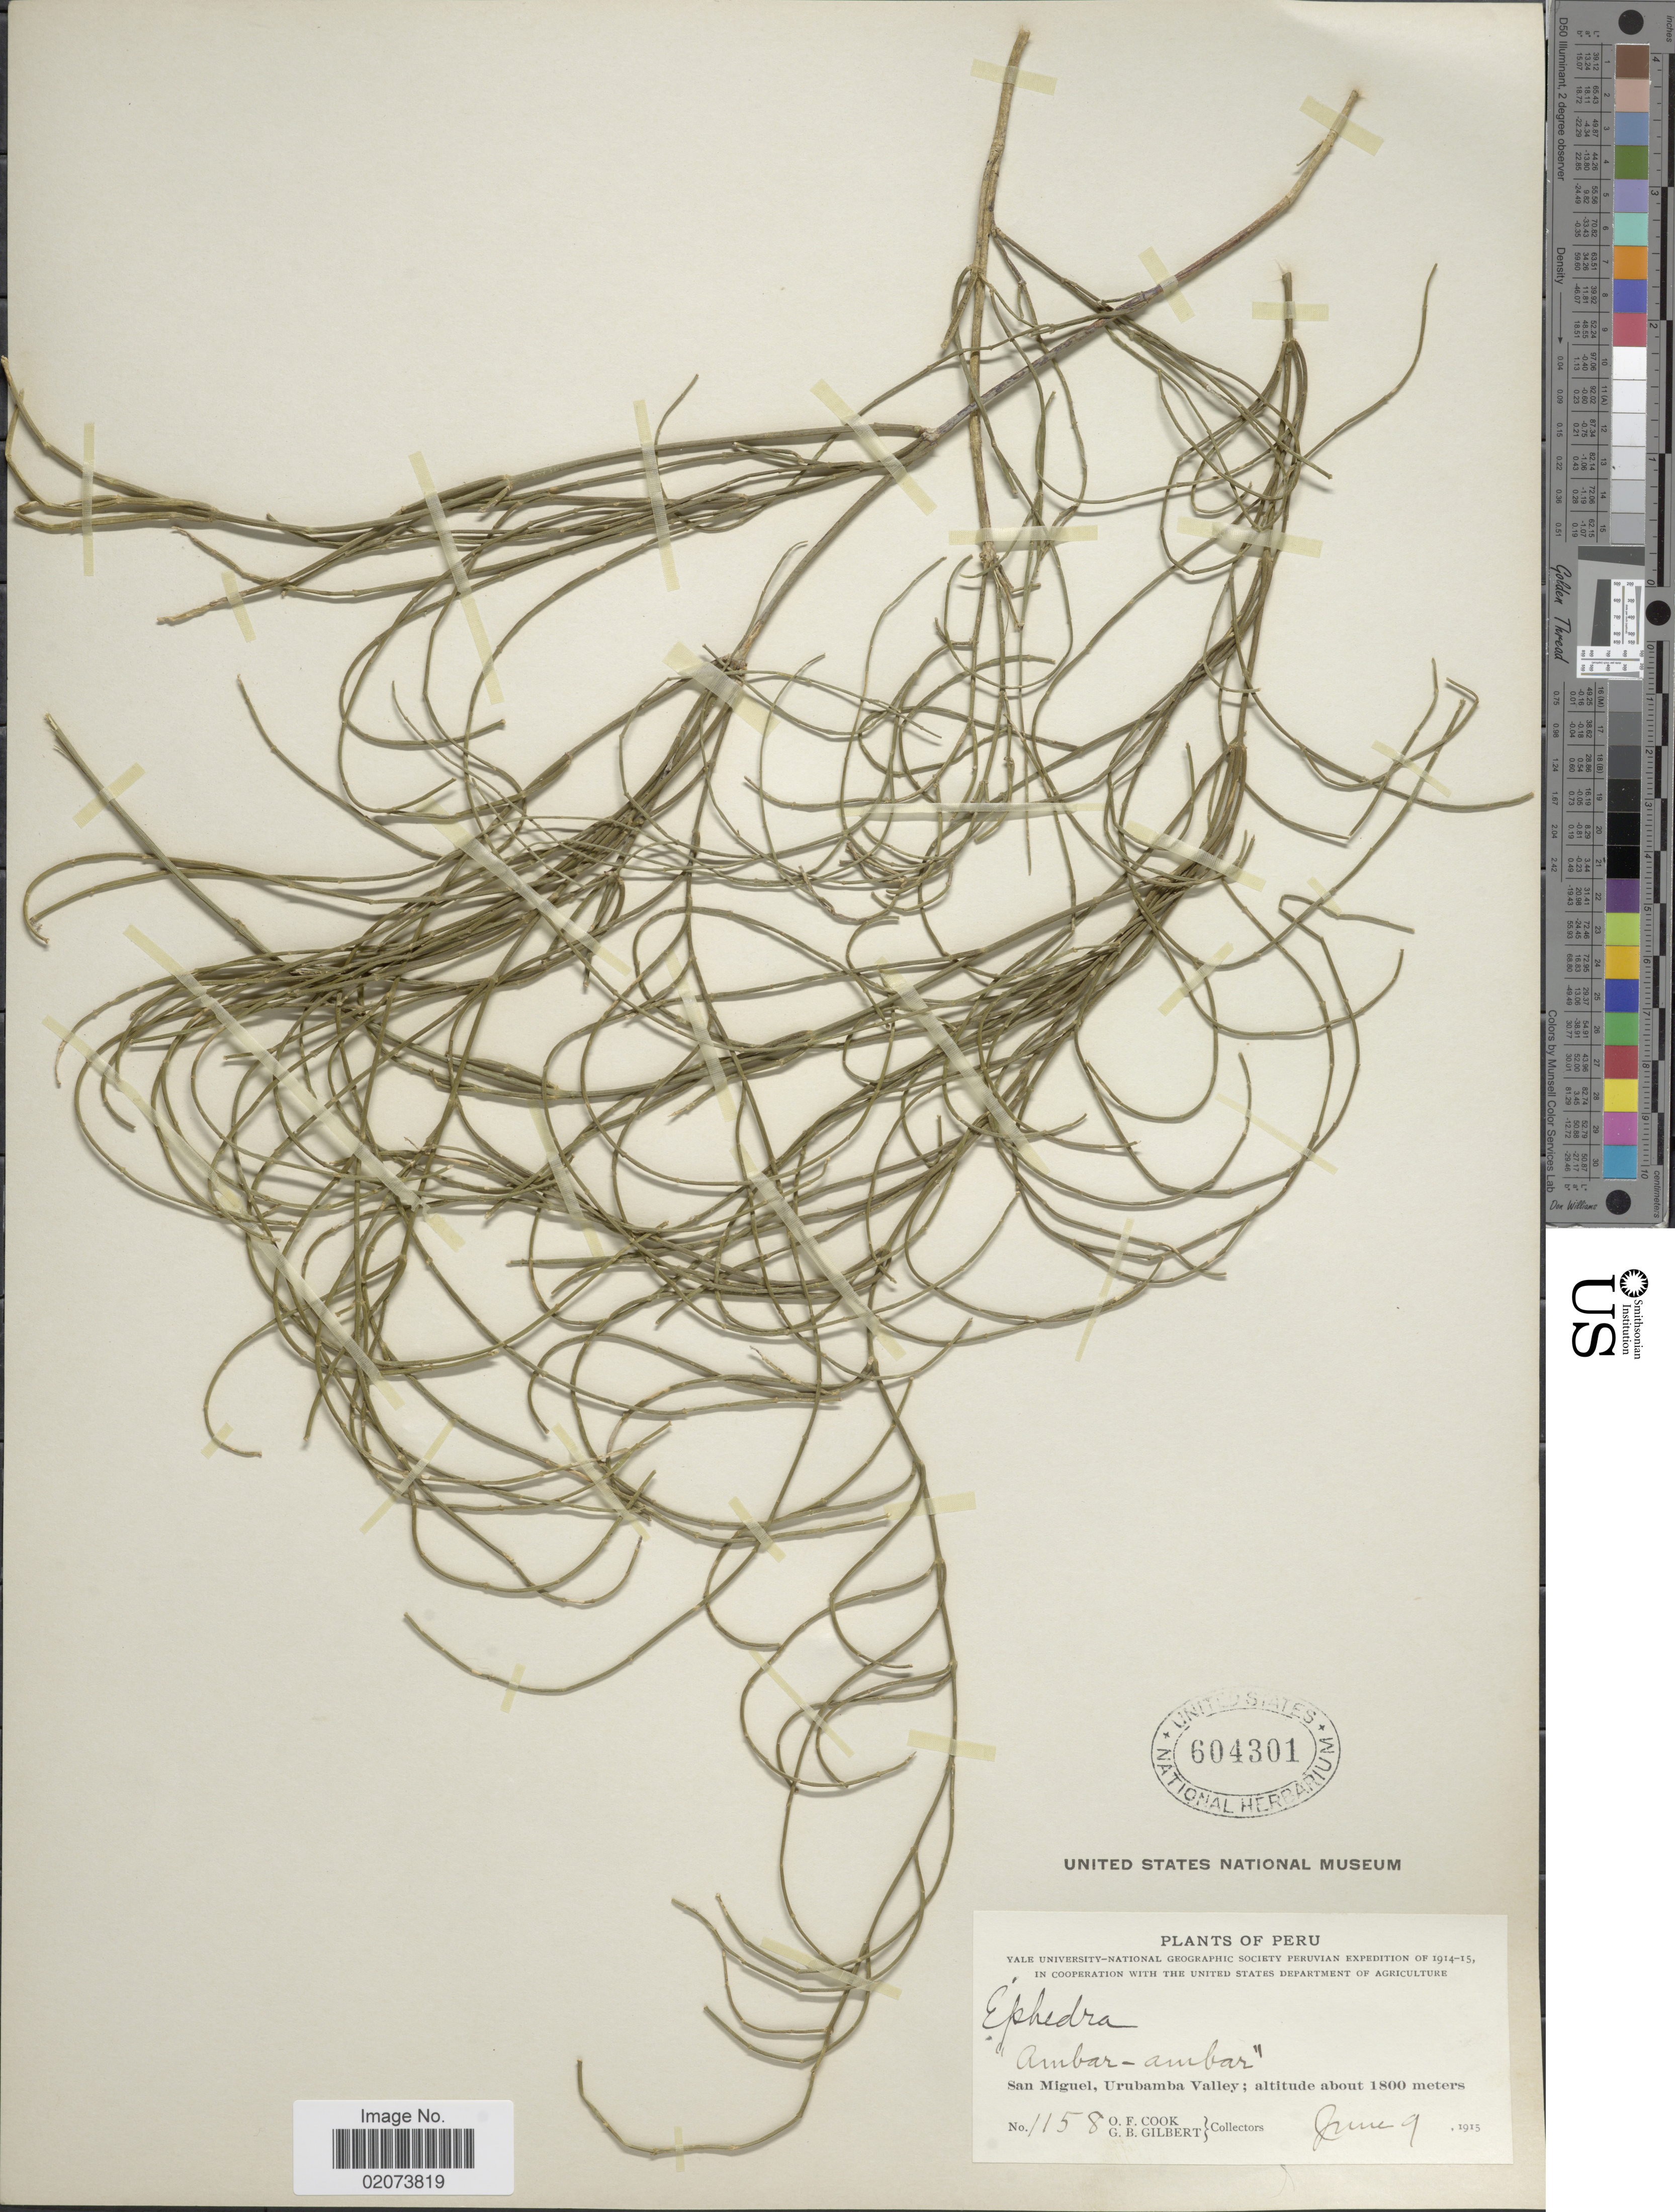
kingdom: Plantae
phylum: Tracheophyta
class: Gnetopsida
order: Ephedrales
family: Ephedraceae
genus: Ephedra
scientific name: Ephedra americana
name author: Humb. & Bonpl. ex Willd.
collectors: O. F. Cook & G. B. Gilbert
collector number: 1158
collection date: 1915-06-09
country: Peru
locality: San Miguel, Urubamba Valley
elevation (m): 1800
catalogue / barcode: US 604301